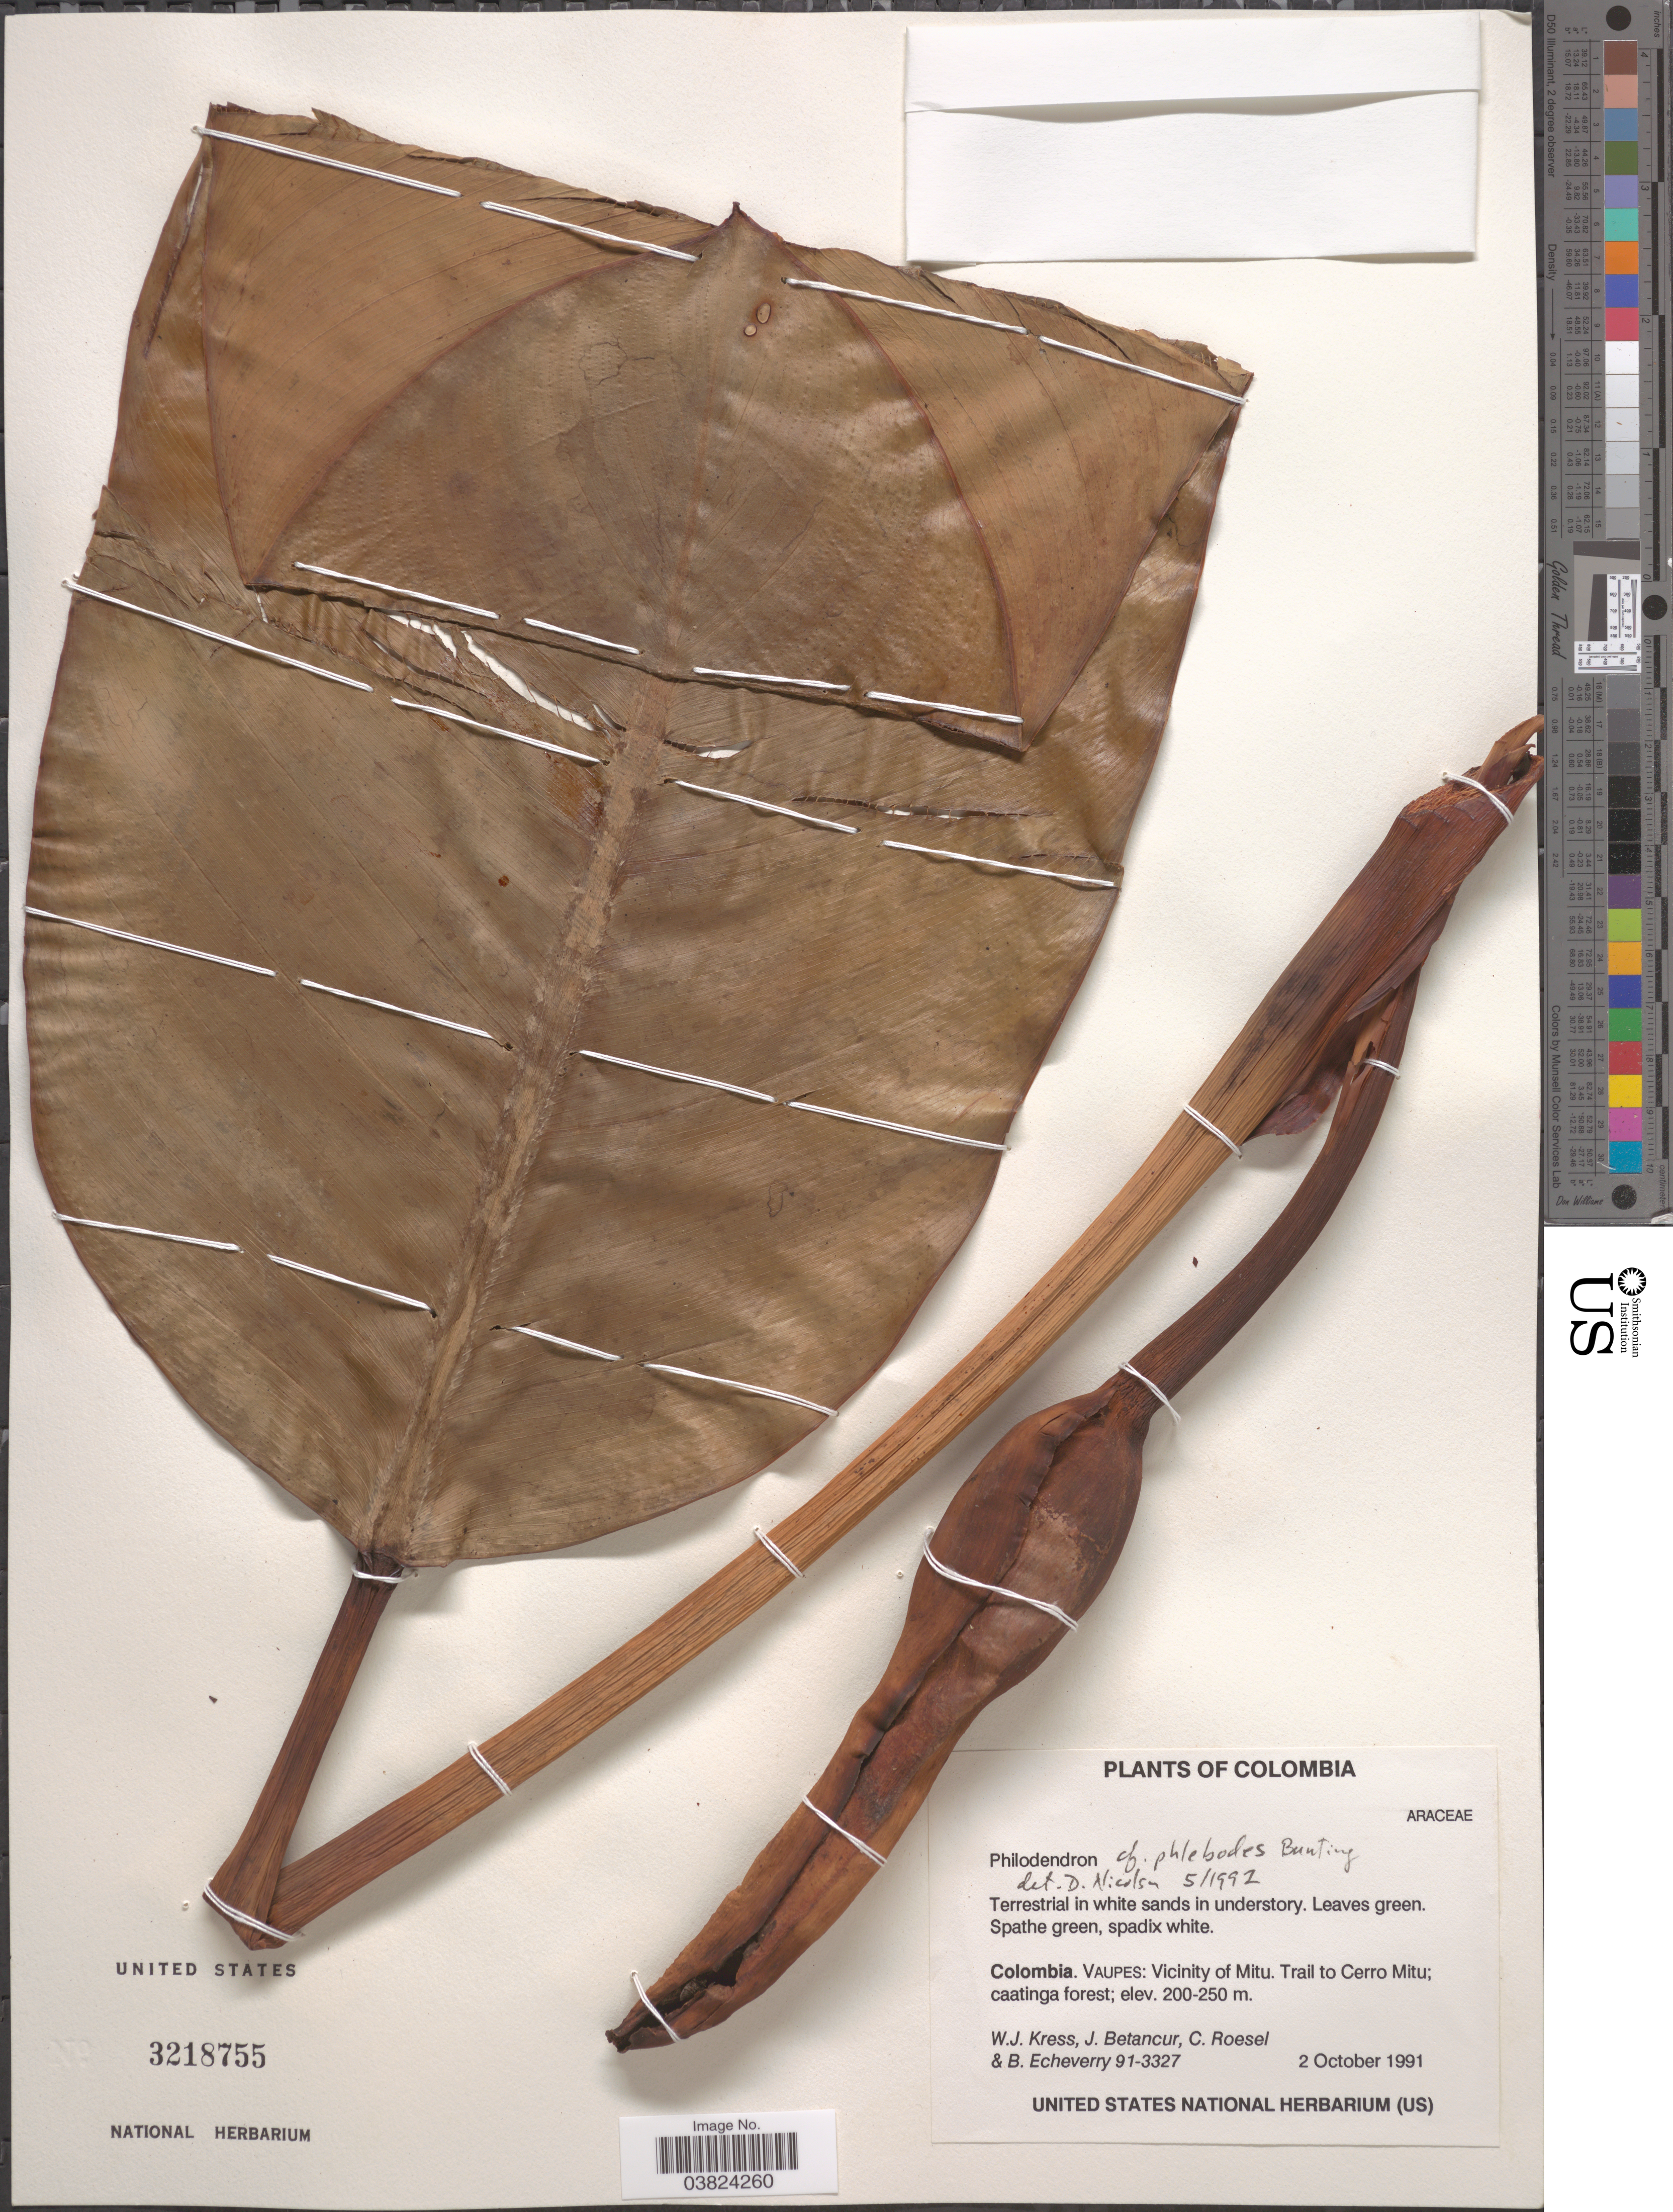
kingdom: Plantae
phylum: Tracheophyta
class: Liliopsida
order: Alismatales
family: Araceae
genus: Philodendron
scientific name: Philodendron phlebodes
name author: G.S. Bunting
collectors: W. J. Kress, J. Betancur, C. S. Roesel & B. Echeverry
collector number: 91-3327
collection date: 1991-10-02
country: Colombia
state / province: Vaupés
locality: Vicinity of Mitu. Trail to Cerro Mitu; caatinga forest.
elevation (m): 200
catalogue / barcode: US 3218755